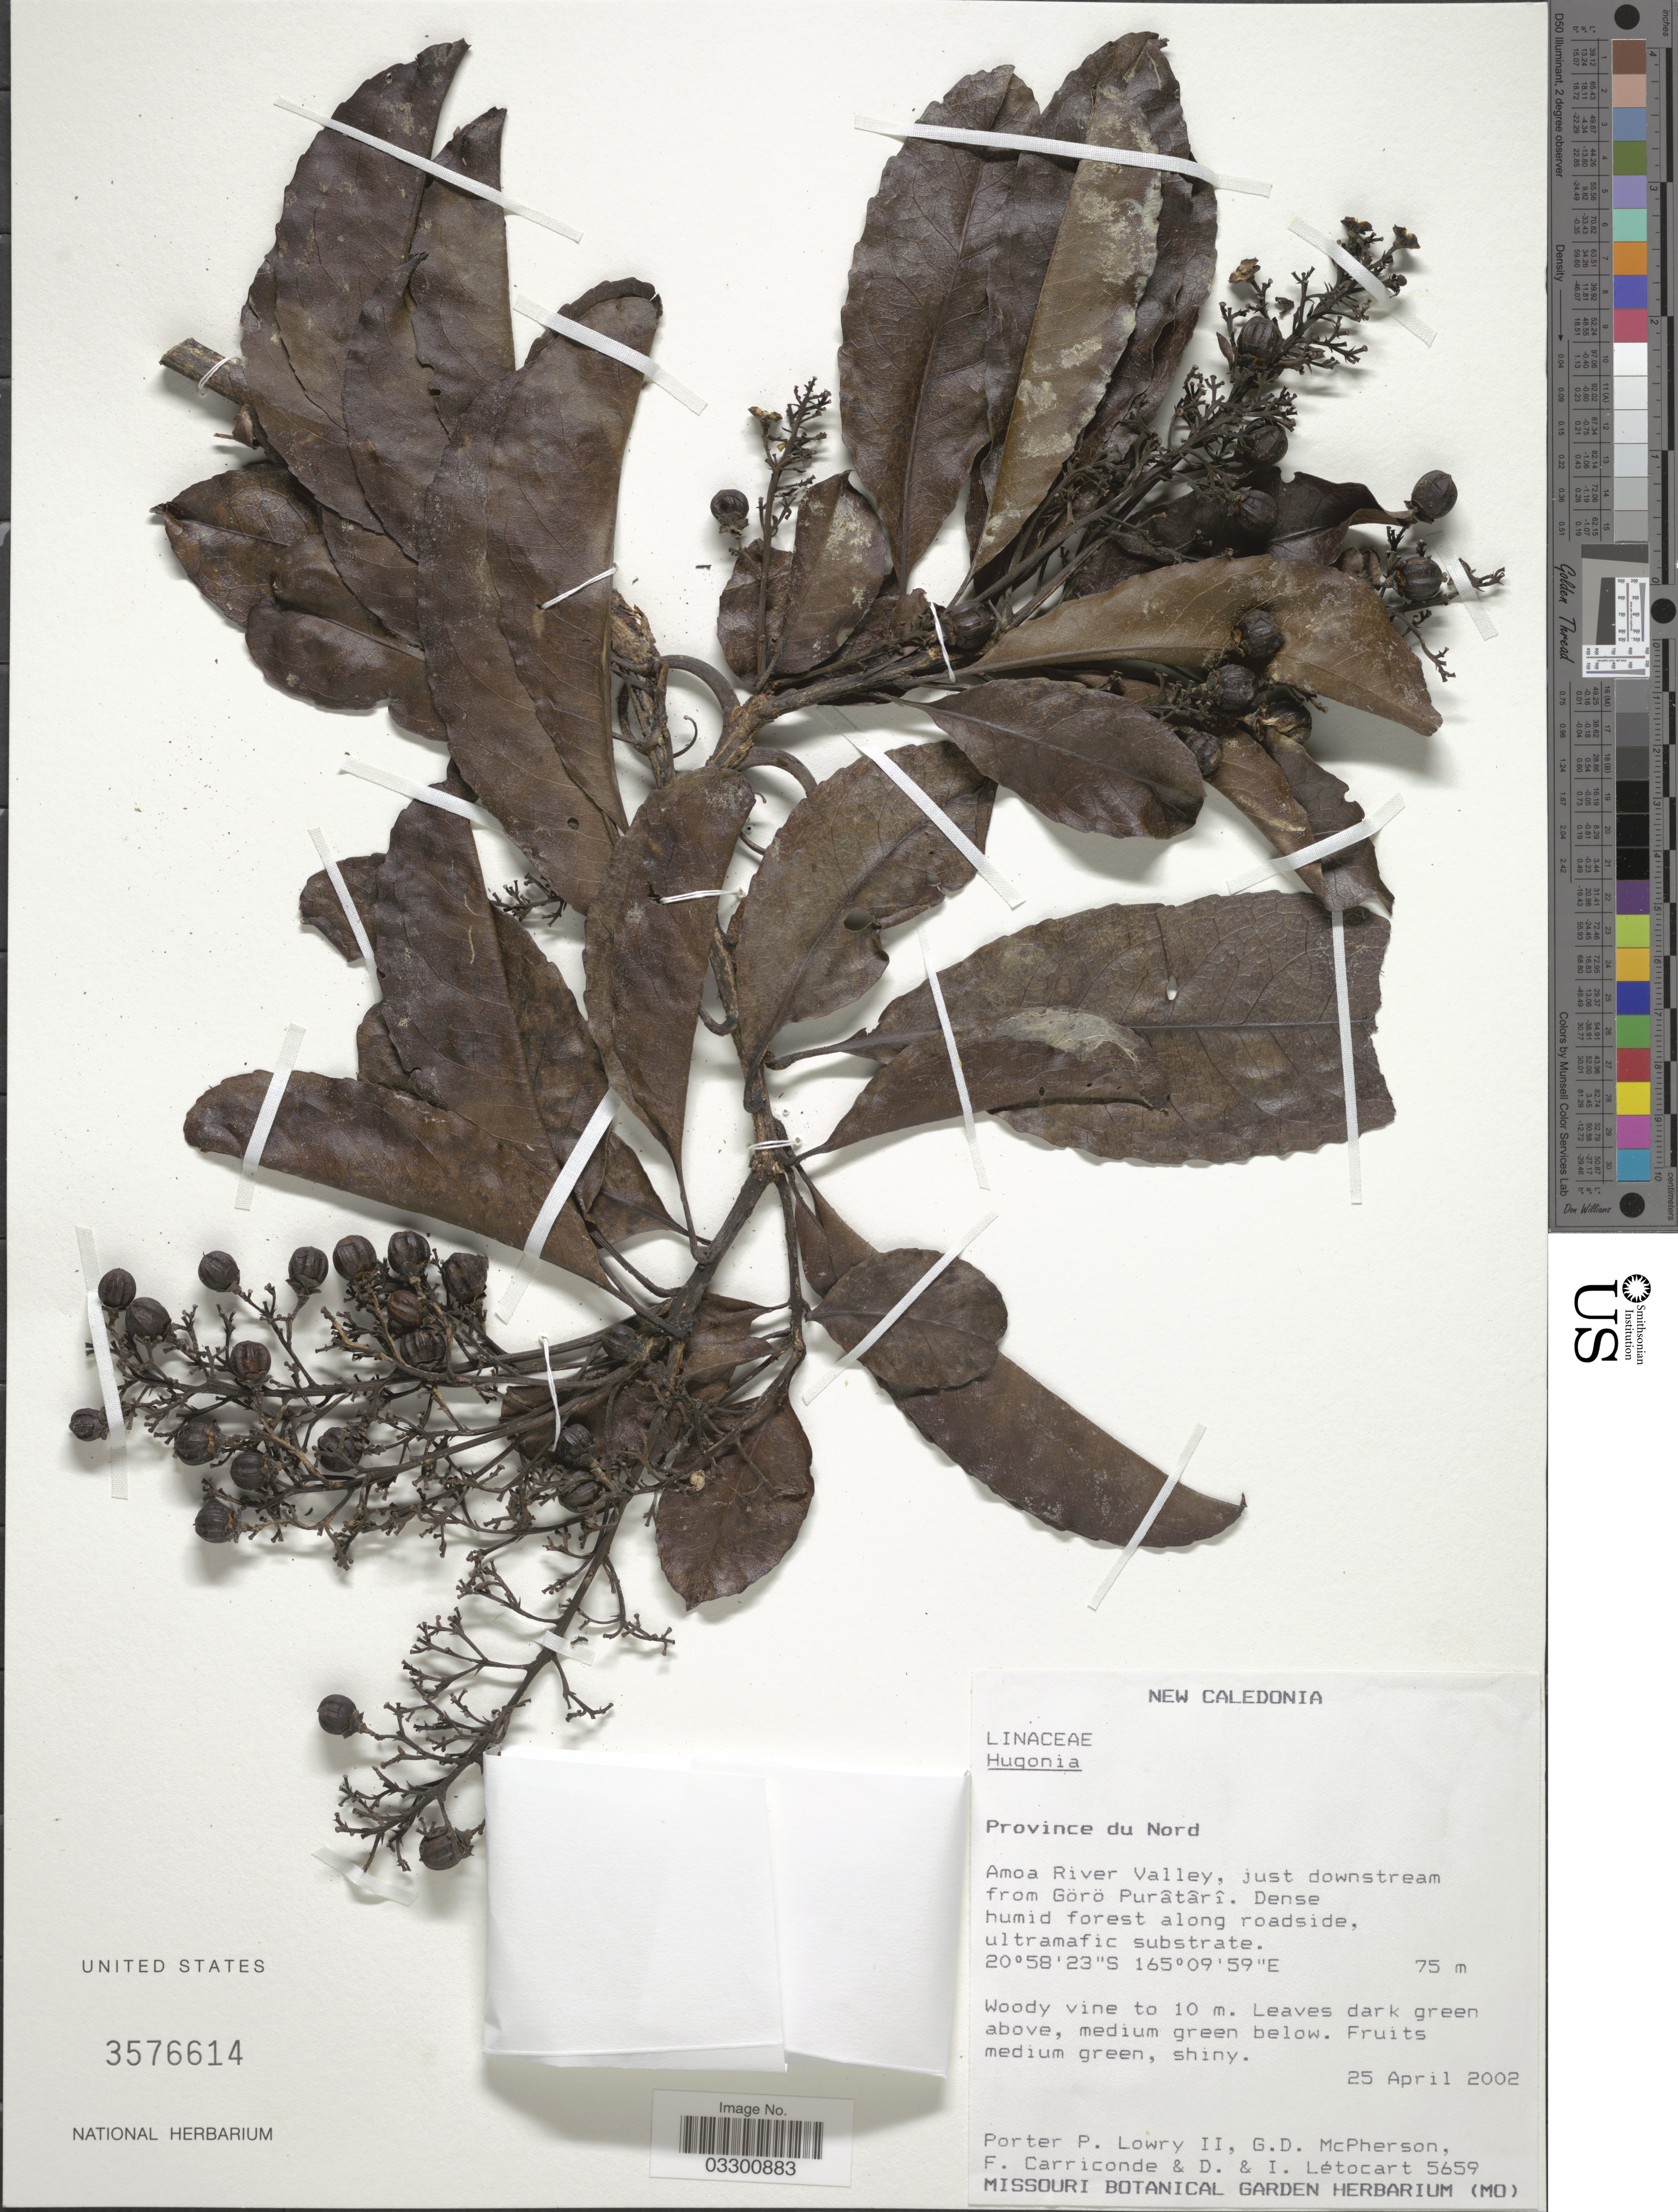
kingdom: Plantae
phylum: Tracheophyta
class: Magnoliopsida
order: Malpighiales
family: Linaceae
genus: Hugonia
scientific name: Hugonia sp.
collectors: P. P. Lowry, G. D. McPherson, F. Carriconde, D. Letocart & I. Letocart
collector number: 5659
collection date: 2002-04-25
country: New Caledonia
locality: Province du Nord, Amoa River Valley, just downstream from Görö Purâtâri.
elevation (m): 75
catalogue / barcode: US 3576614